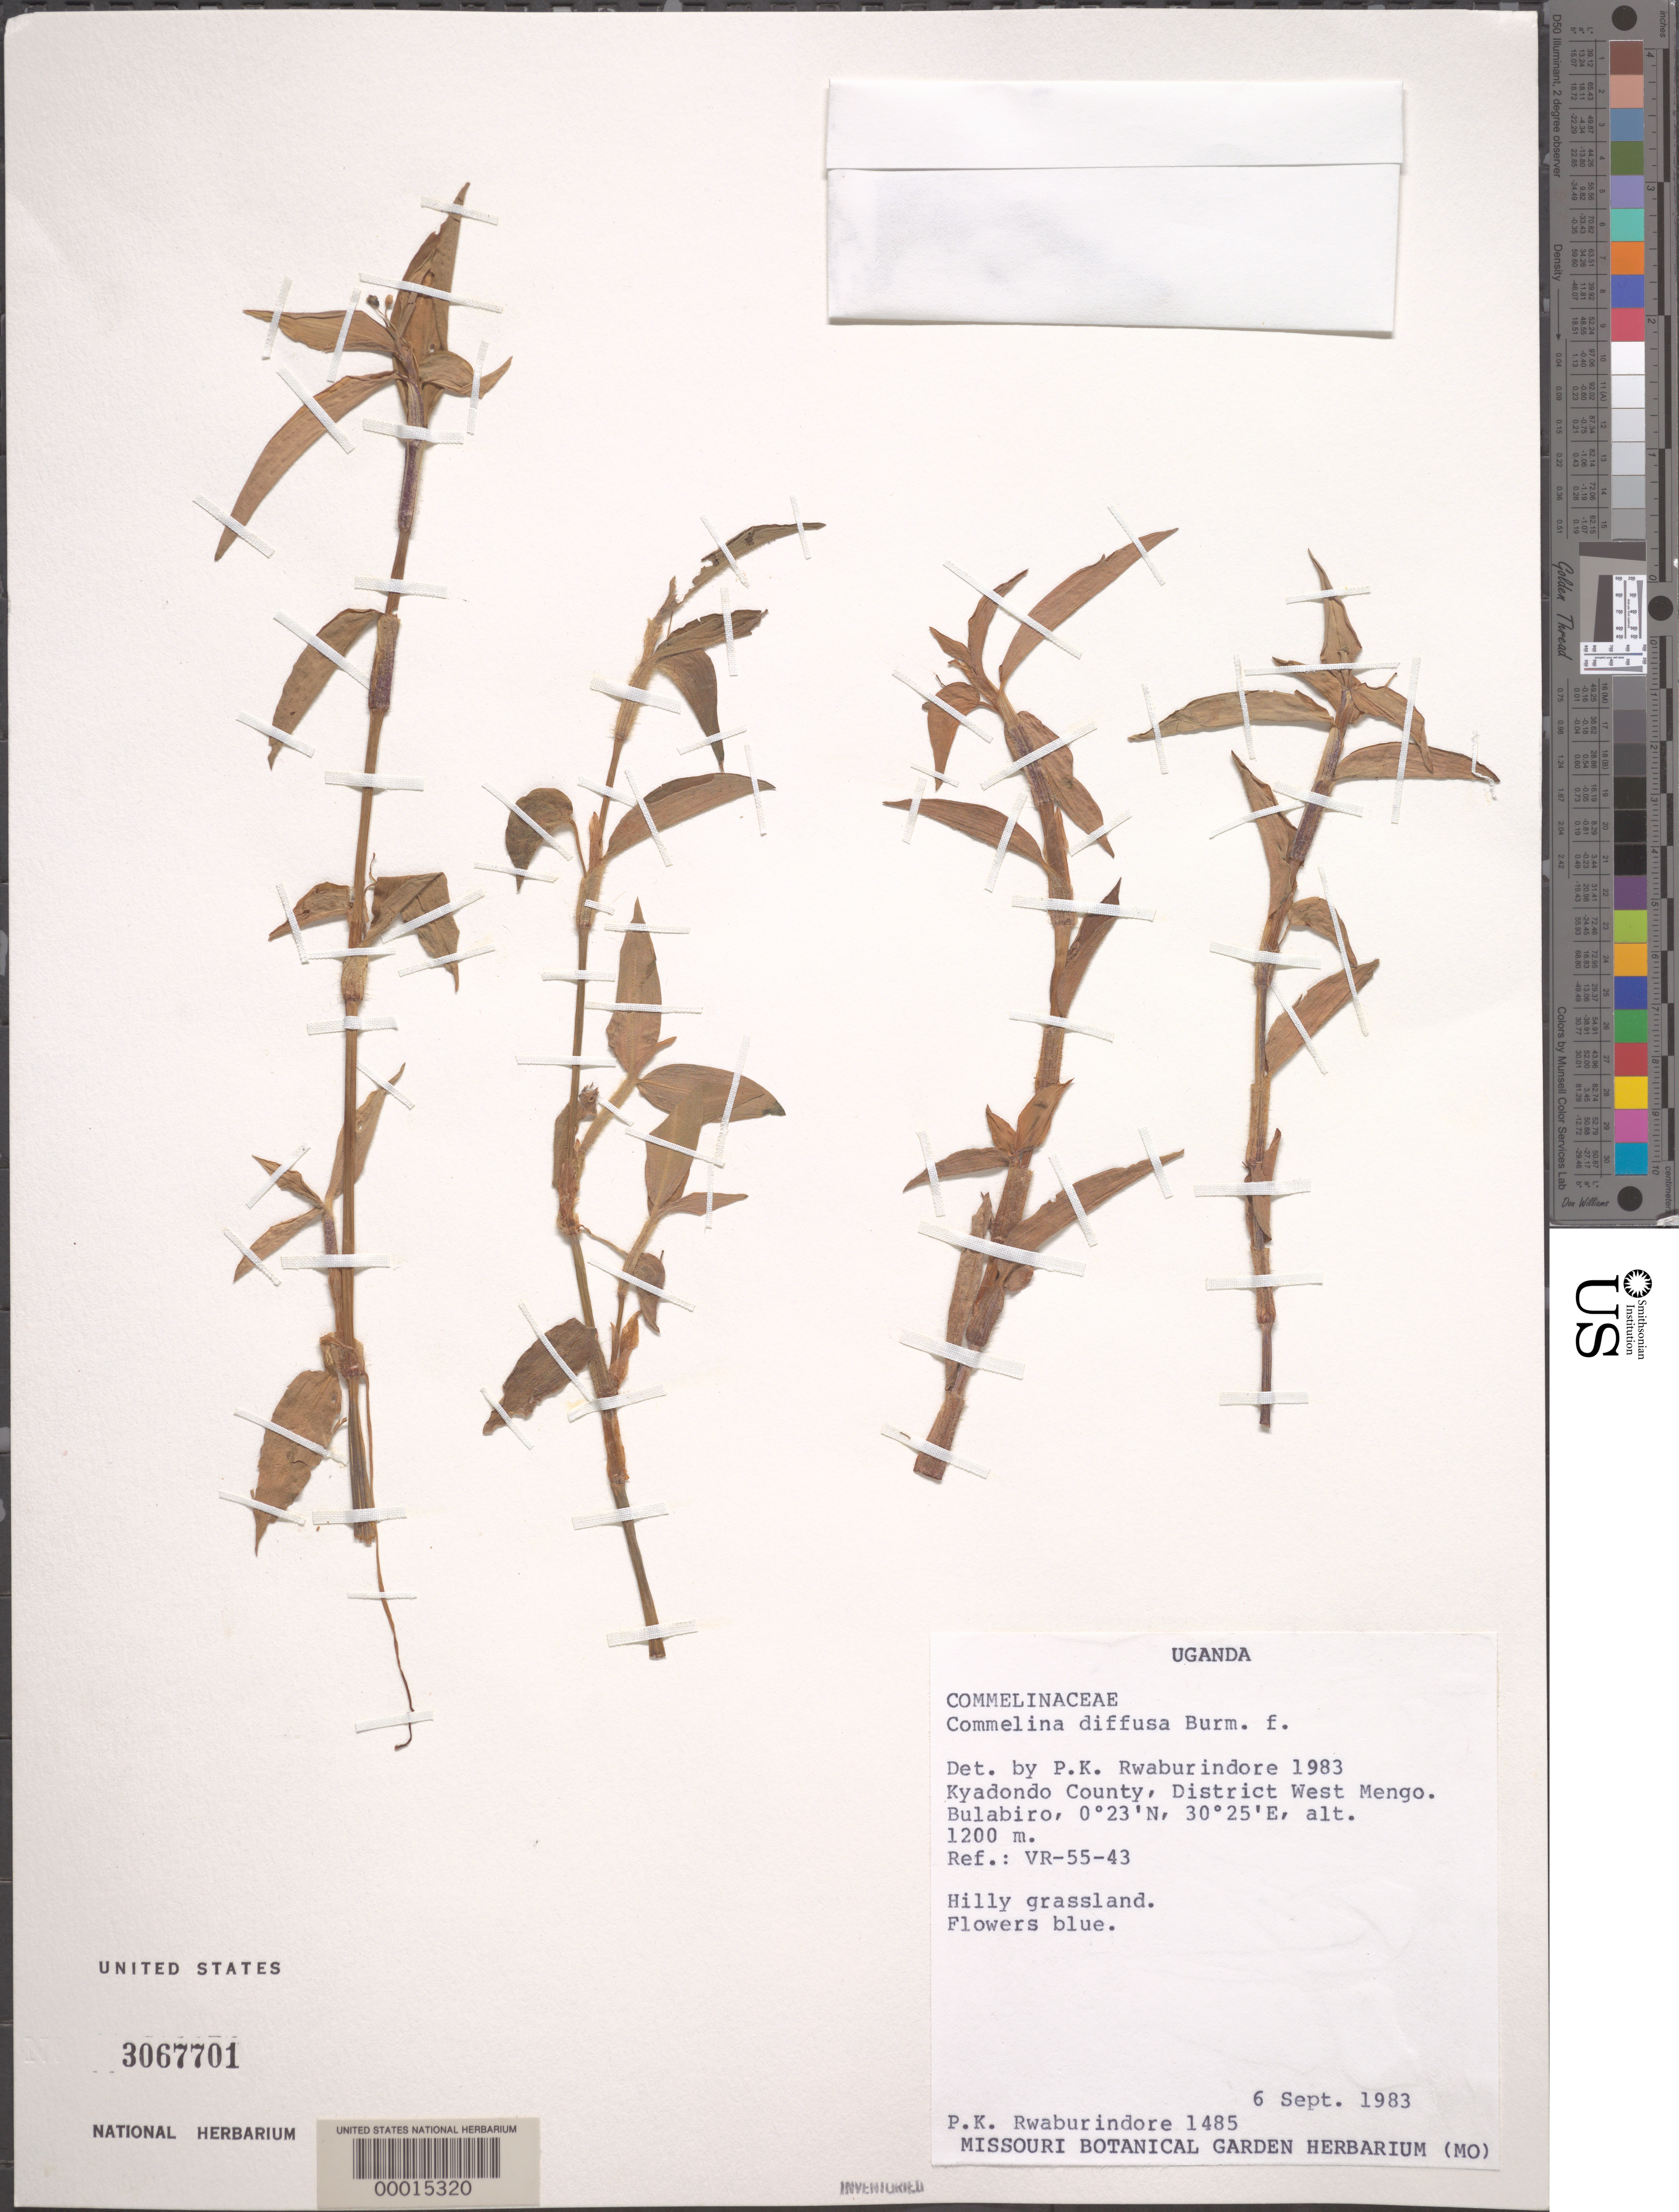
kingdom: Plantae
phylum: Tracheophyta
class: Liliopsida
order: Commelinales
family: Commelinaceae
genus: Commelina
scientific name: Commelina diffusa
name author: Burm. f.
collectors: P. Rwaburindore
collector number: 1485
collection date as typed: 06 Sep 1983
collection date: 1983-09-06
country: Uganda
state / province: Central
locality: Bulabiro; district west menga. Kyadondo.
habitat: Hilly grassland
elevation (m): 1200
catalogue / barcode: US 3067701